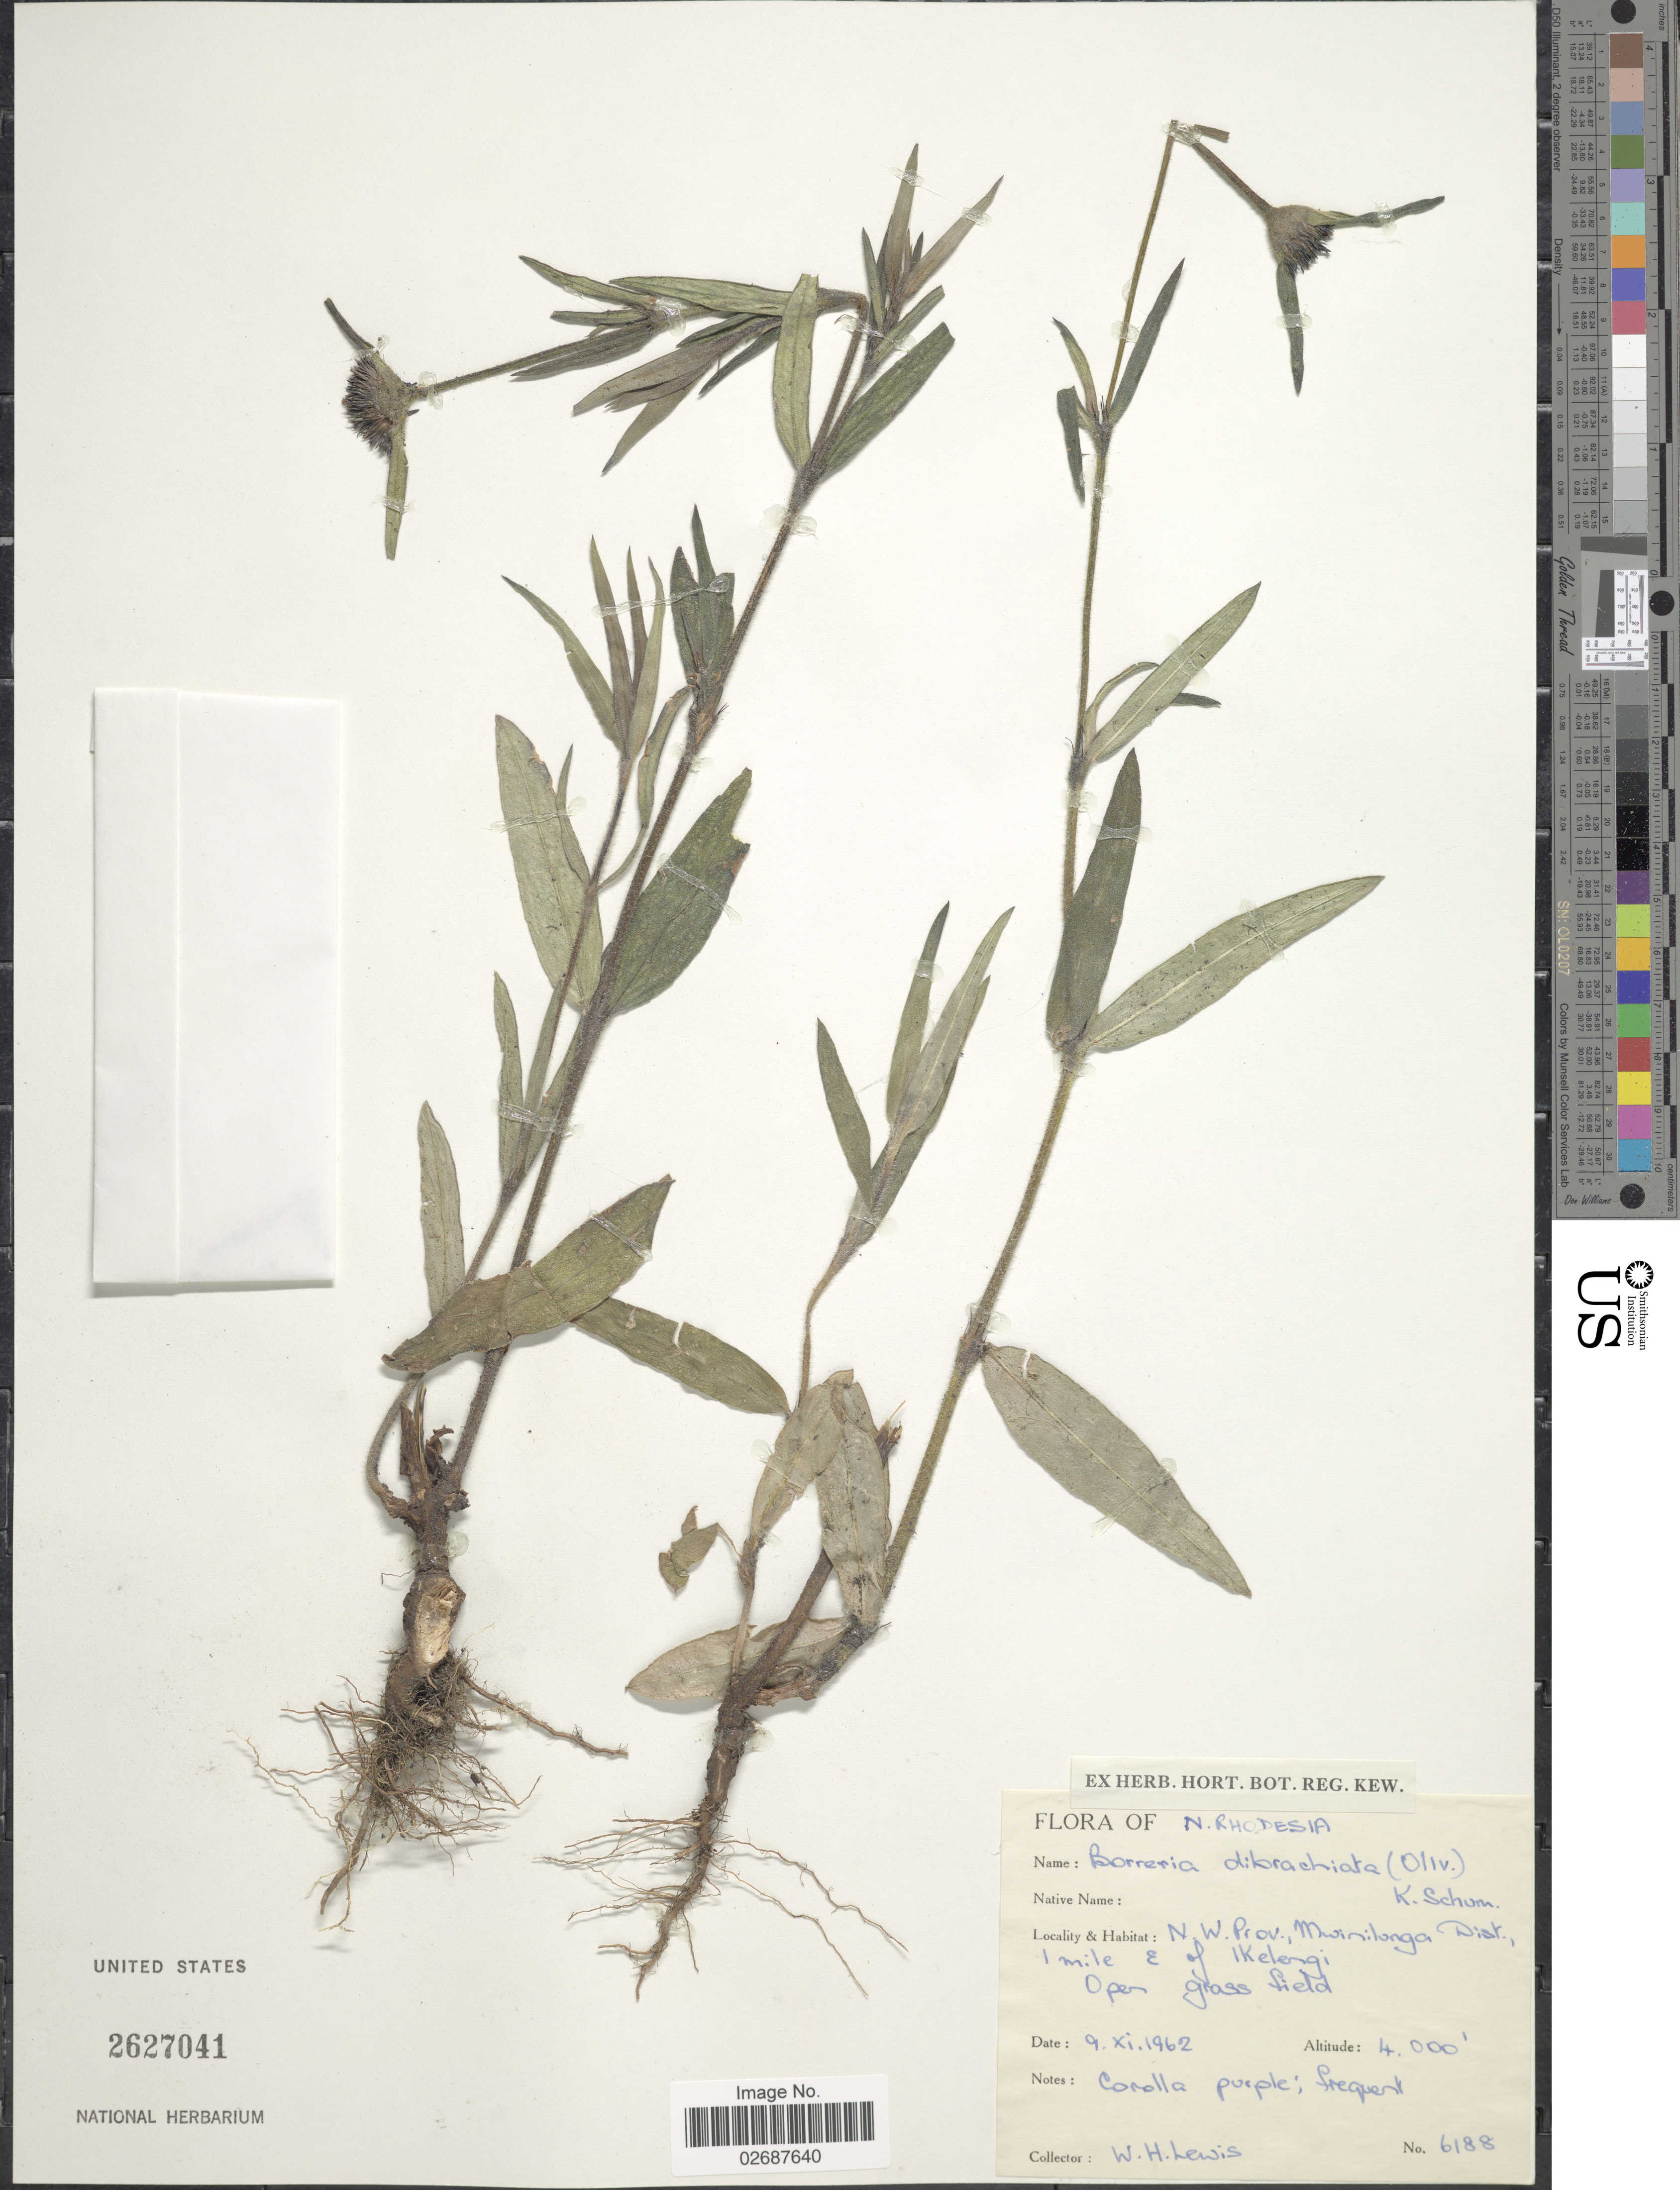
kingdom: Plantae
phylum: Tracheophyta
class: Magnoliopsida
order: Gentianales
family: Rubiaceae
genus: Borreria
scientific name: Borreria dibrachiata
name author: (Oliv.) K. Schum.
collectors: W. H. Lewis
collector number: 6188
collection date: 1962-11-09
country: Zambia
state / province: North-Western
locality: N. Rhodesia, N.W. Province, Mwinilunga Dist., 1 mile E of Ikelengi.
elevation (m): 1219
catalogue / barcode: US 2627041